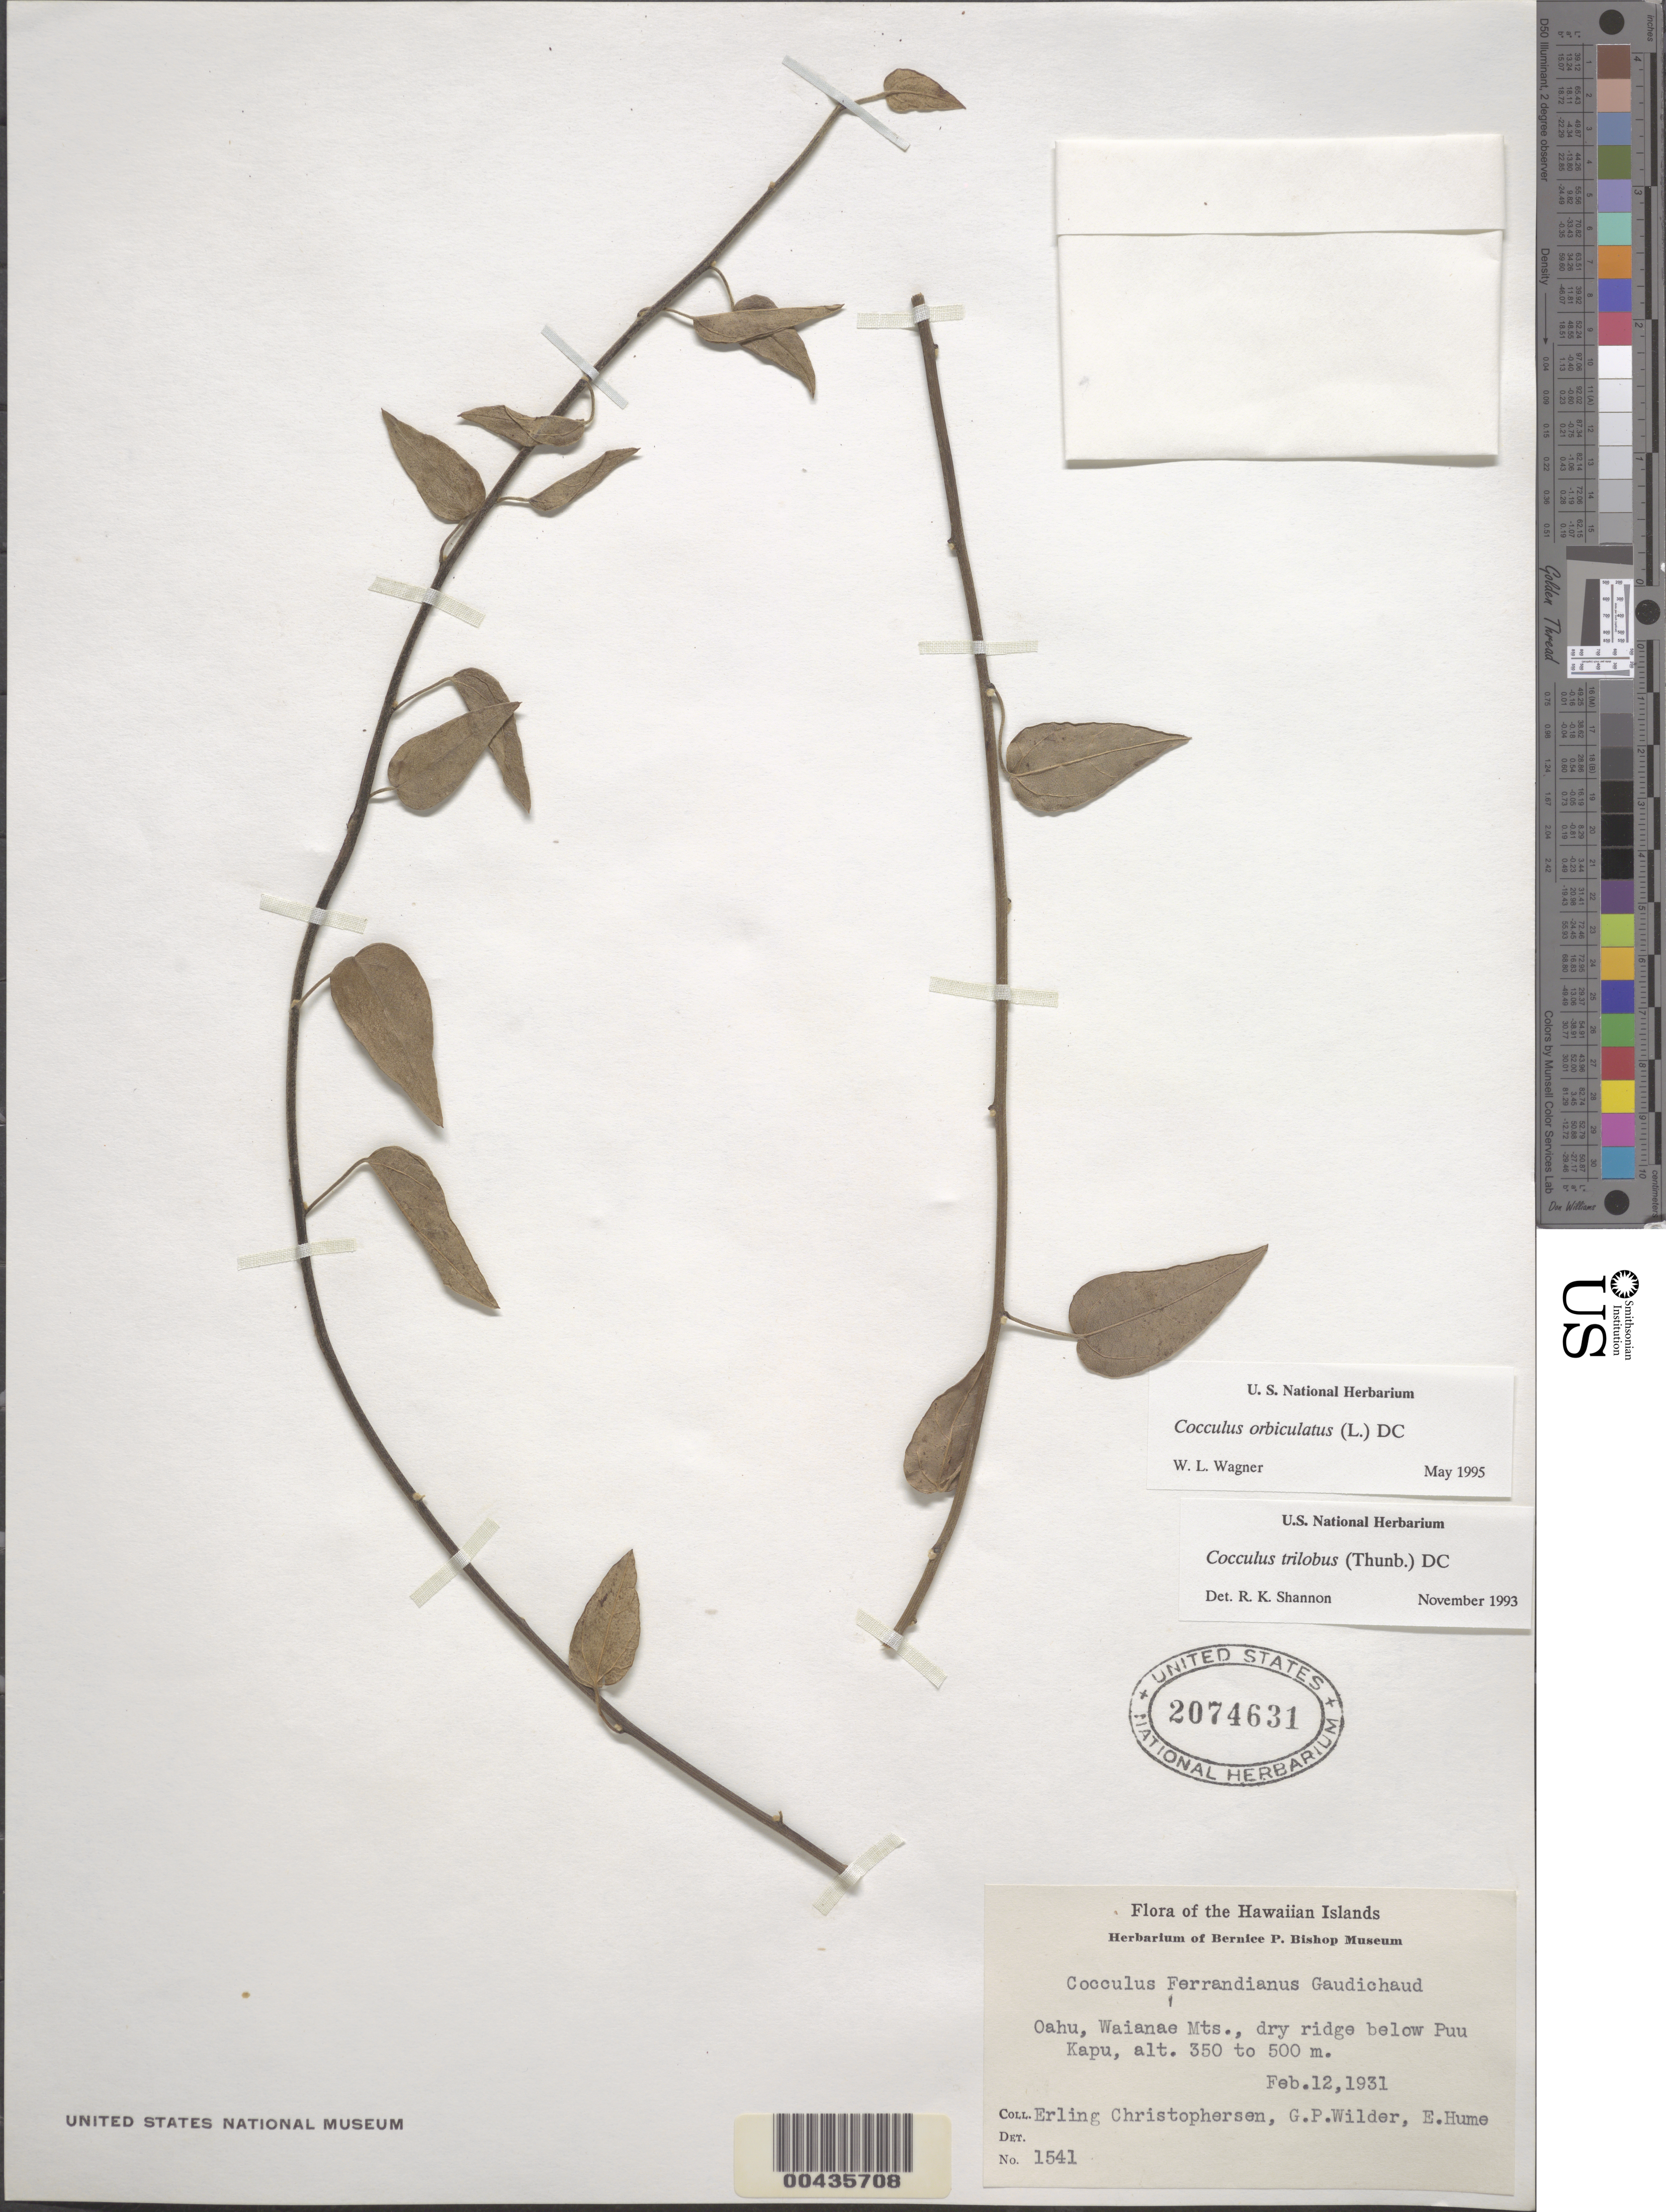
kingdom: Plantae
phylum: Tracheophyta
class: Magnoliopsida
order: Ranunculales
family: Menispermaceae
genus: Cocculus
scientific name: Cocculus orbiculatus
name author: (L.) DC.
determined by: Wagner, W. L., (BOT), Smithsonian Institution - National Museum of Natural History (UNITED STATES)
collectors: E. Christophersen, G. Wilder & E. Hume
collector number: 1541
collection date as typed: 12 Feb 1931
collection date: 1931-02-12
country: United States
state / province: Hawaii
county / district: Honolulu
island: Oahu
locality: Waianae Mts., below Puu Kapu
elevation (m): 350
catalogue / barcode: US 2074631